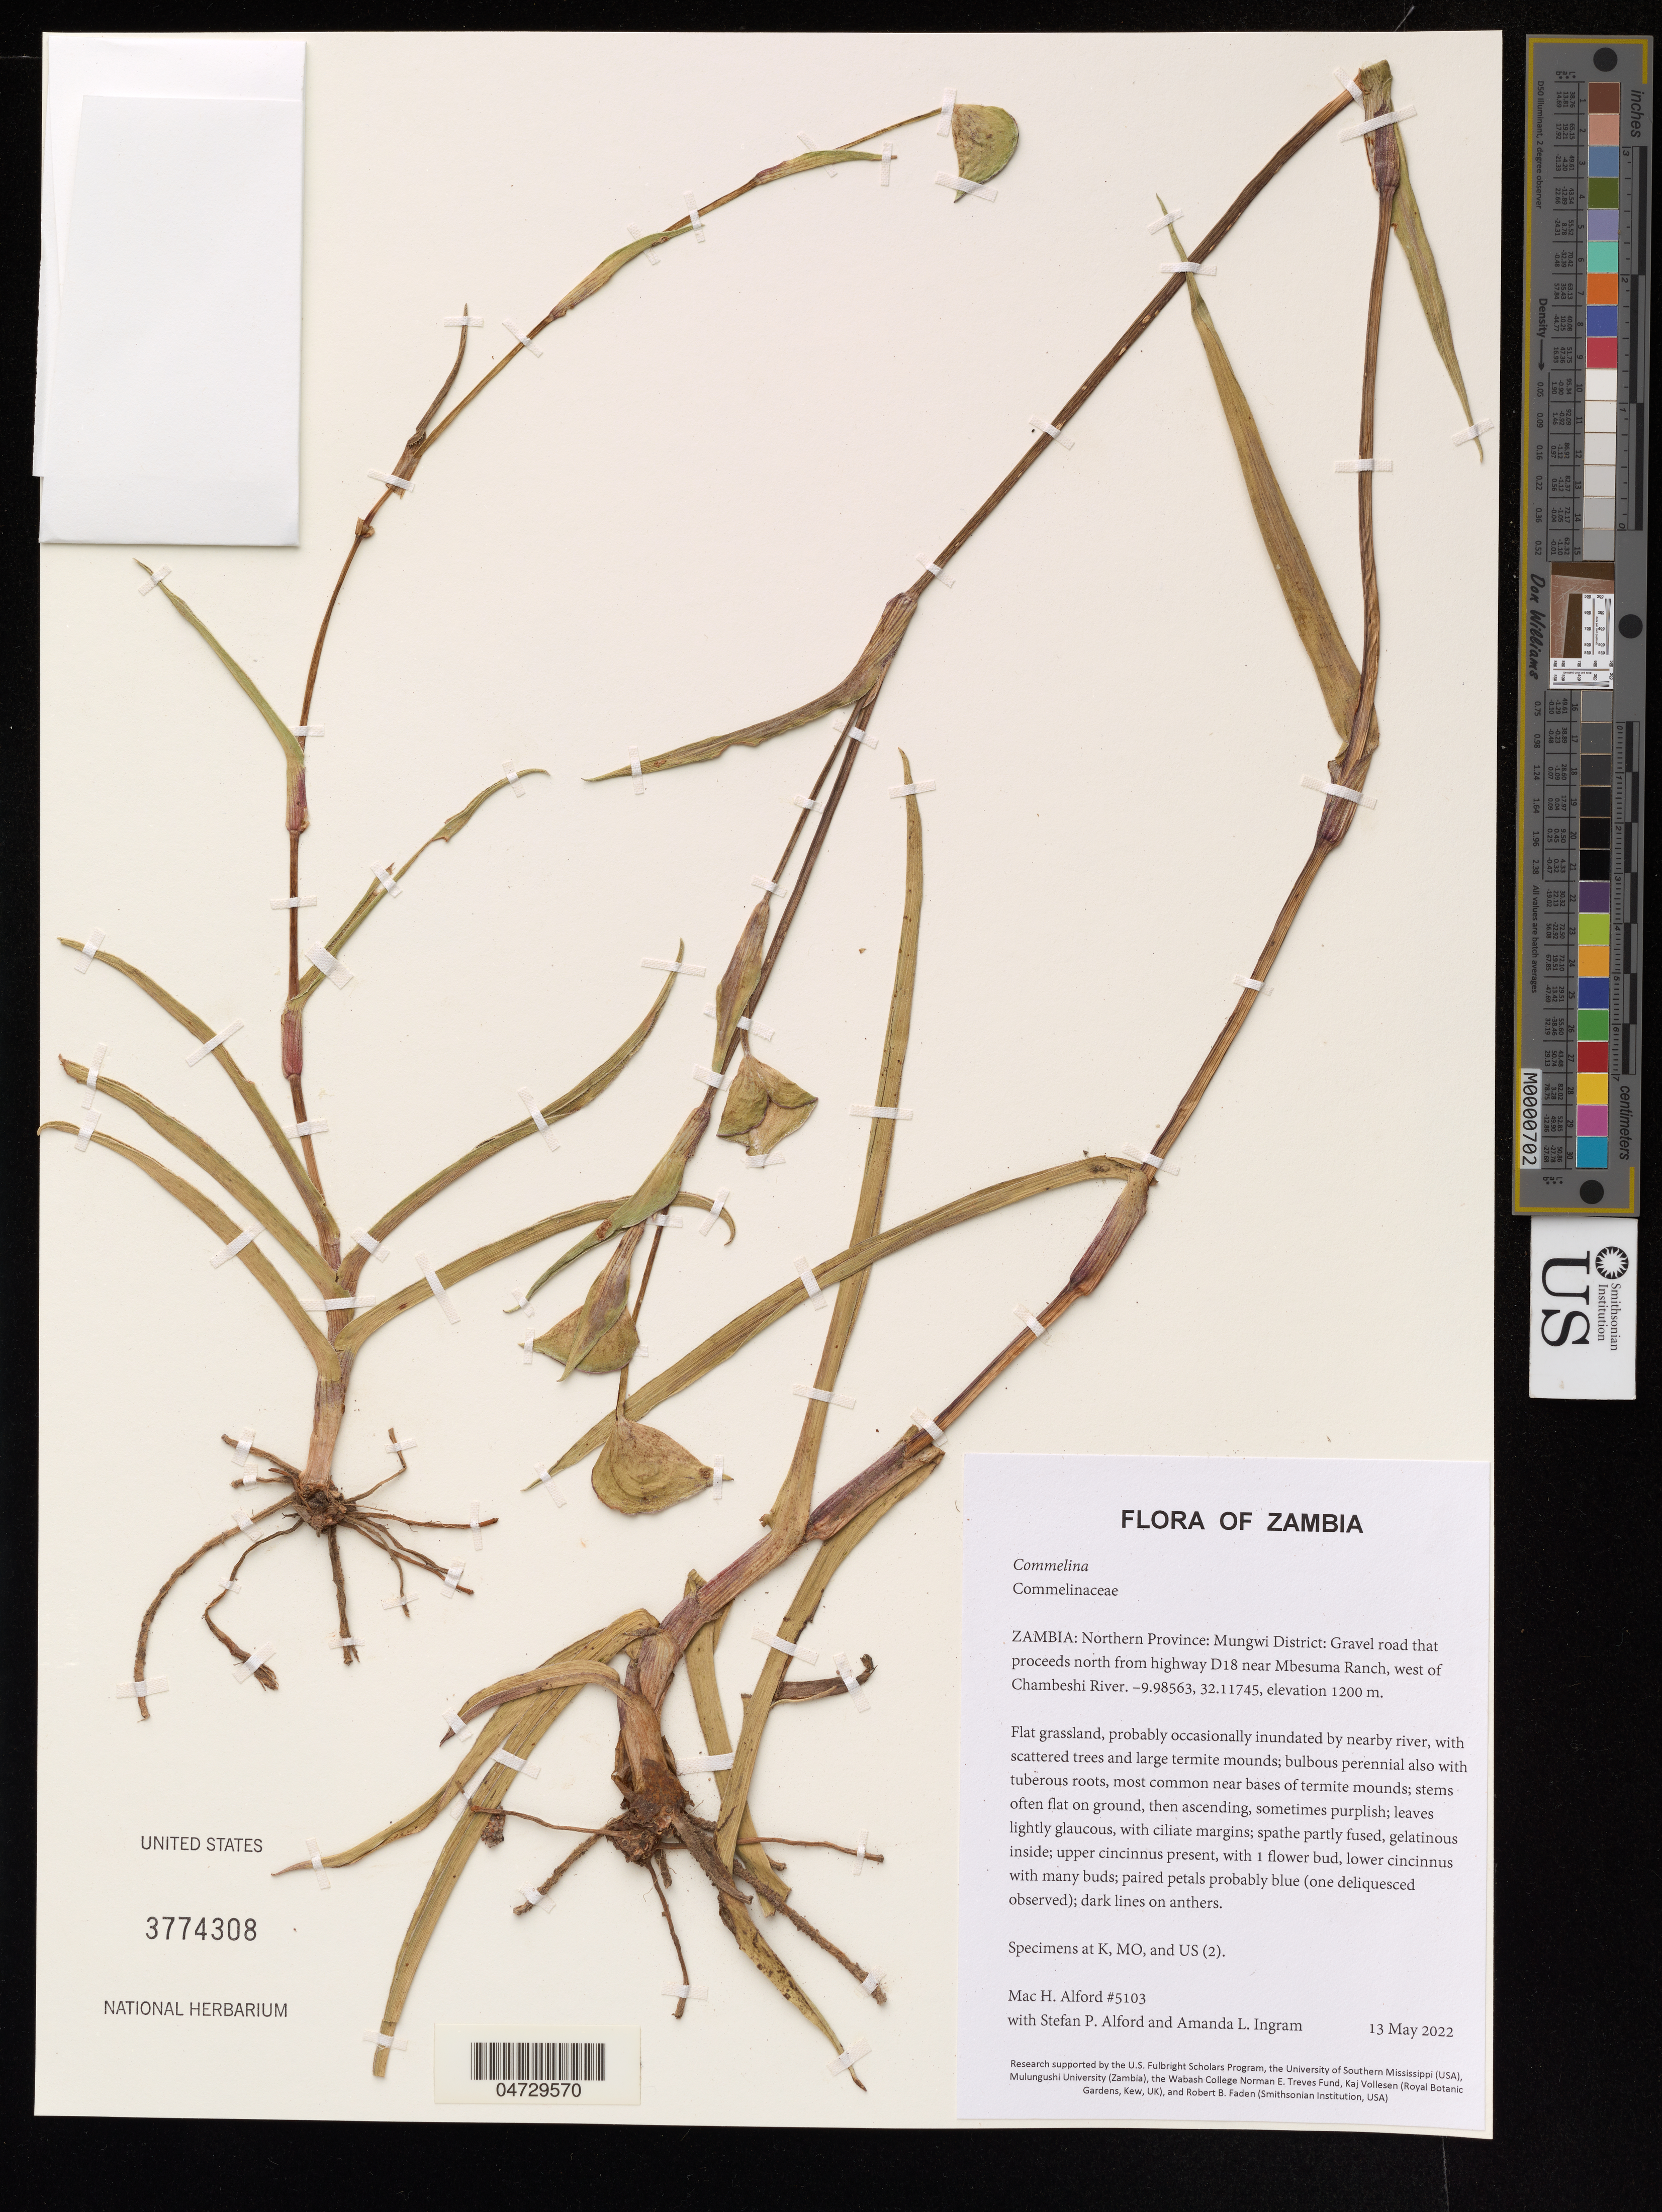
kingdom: Plantae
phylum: Tracheophyta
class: Liliopsida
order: Commelinales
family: Commelinaceae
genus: Commelina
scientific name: Commelina sp.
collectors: M. H. Alford, S. Alford & A. Ingram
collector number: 5103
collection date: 2022-05-13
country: Zambia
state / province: Northern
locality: Mungwi District: Gravel road that proceeds north from highway D18 near Mbesuma Ranch, west of Chambeshi River.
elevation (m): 1200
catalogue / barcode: US 3774308